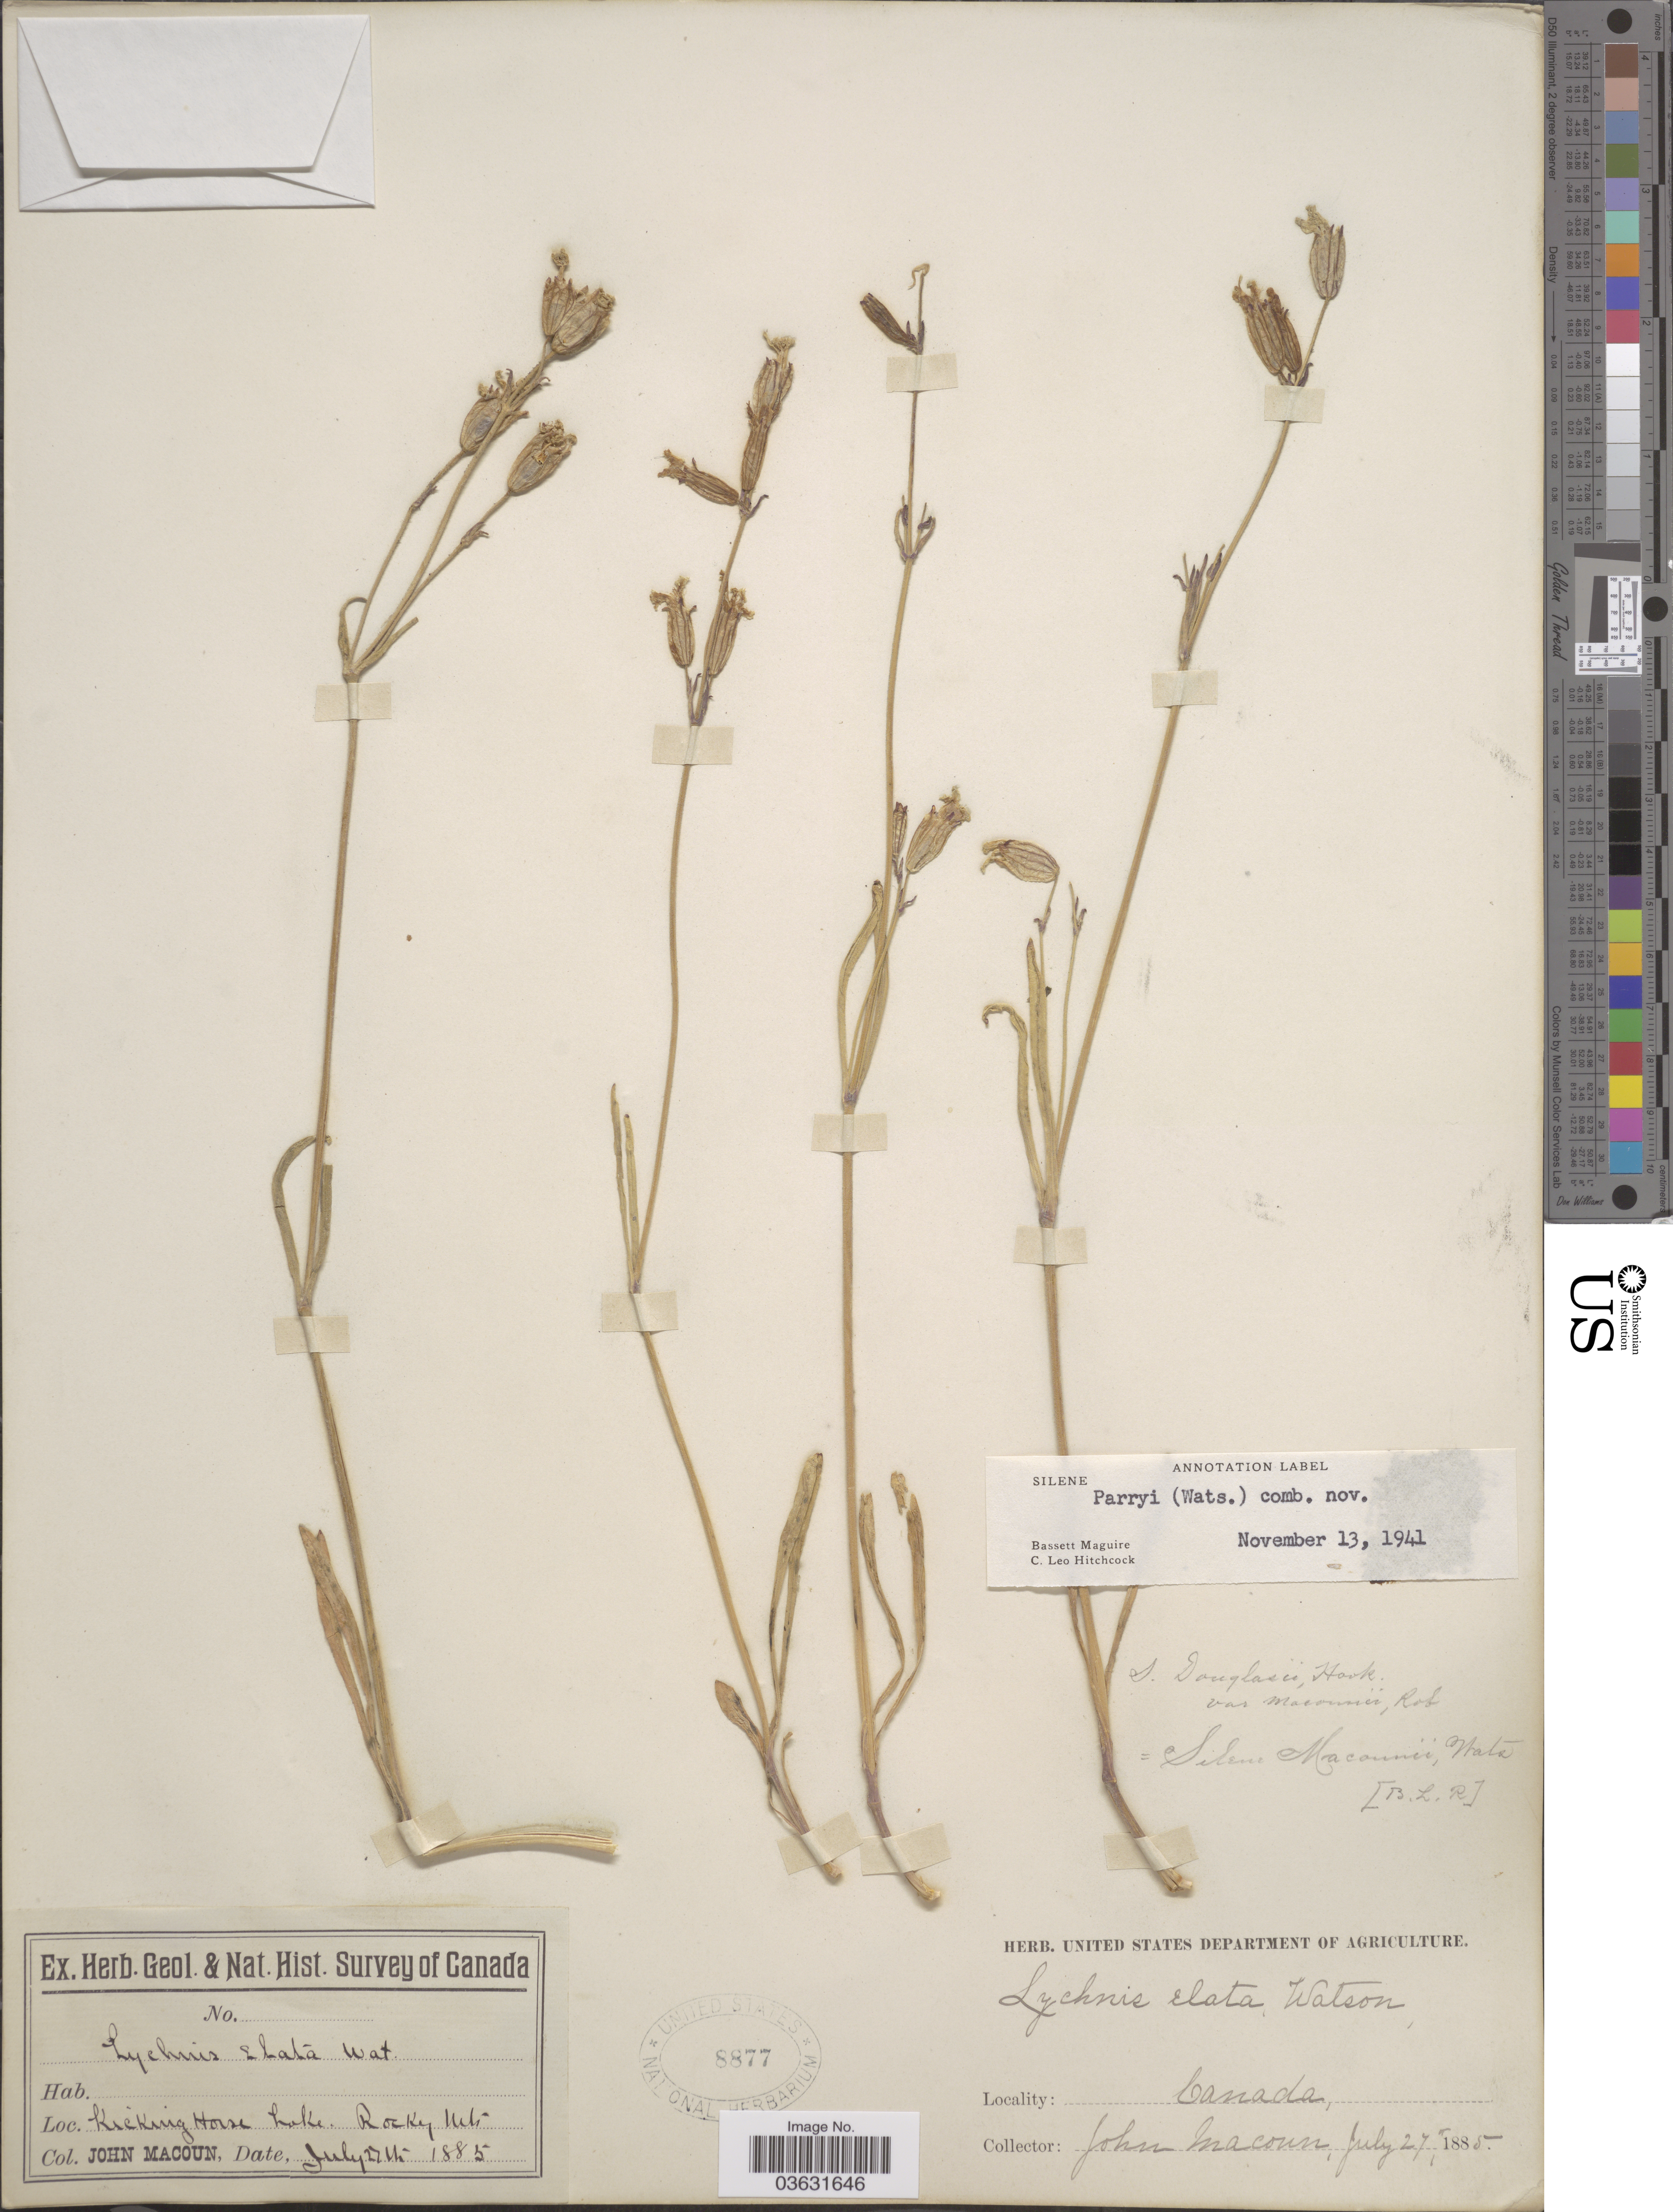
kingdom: Plantae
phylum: Tracheophyta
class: Magnoliopsida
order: Caryophyllales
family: Caryophyllaceae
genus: Silene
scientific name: Silene parryi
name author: (S. Watson) C.L. Hitchc. & Maguire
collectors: J. Macoun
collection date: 1885-07-27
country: Canada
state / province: Alberta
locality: Kicking Horse Lake, Rocky Mts.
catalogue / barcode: US 8877